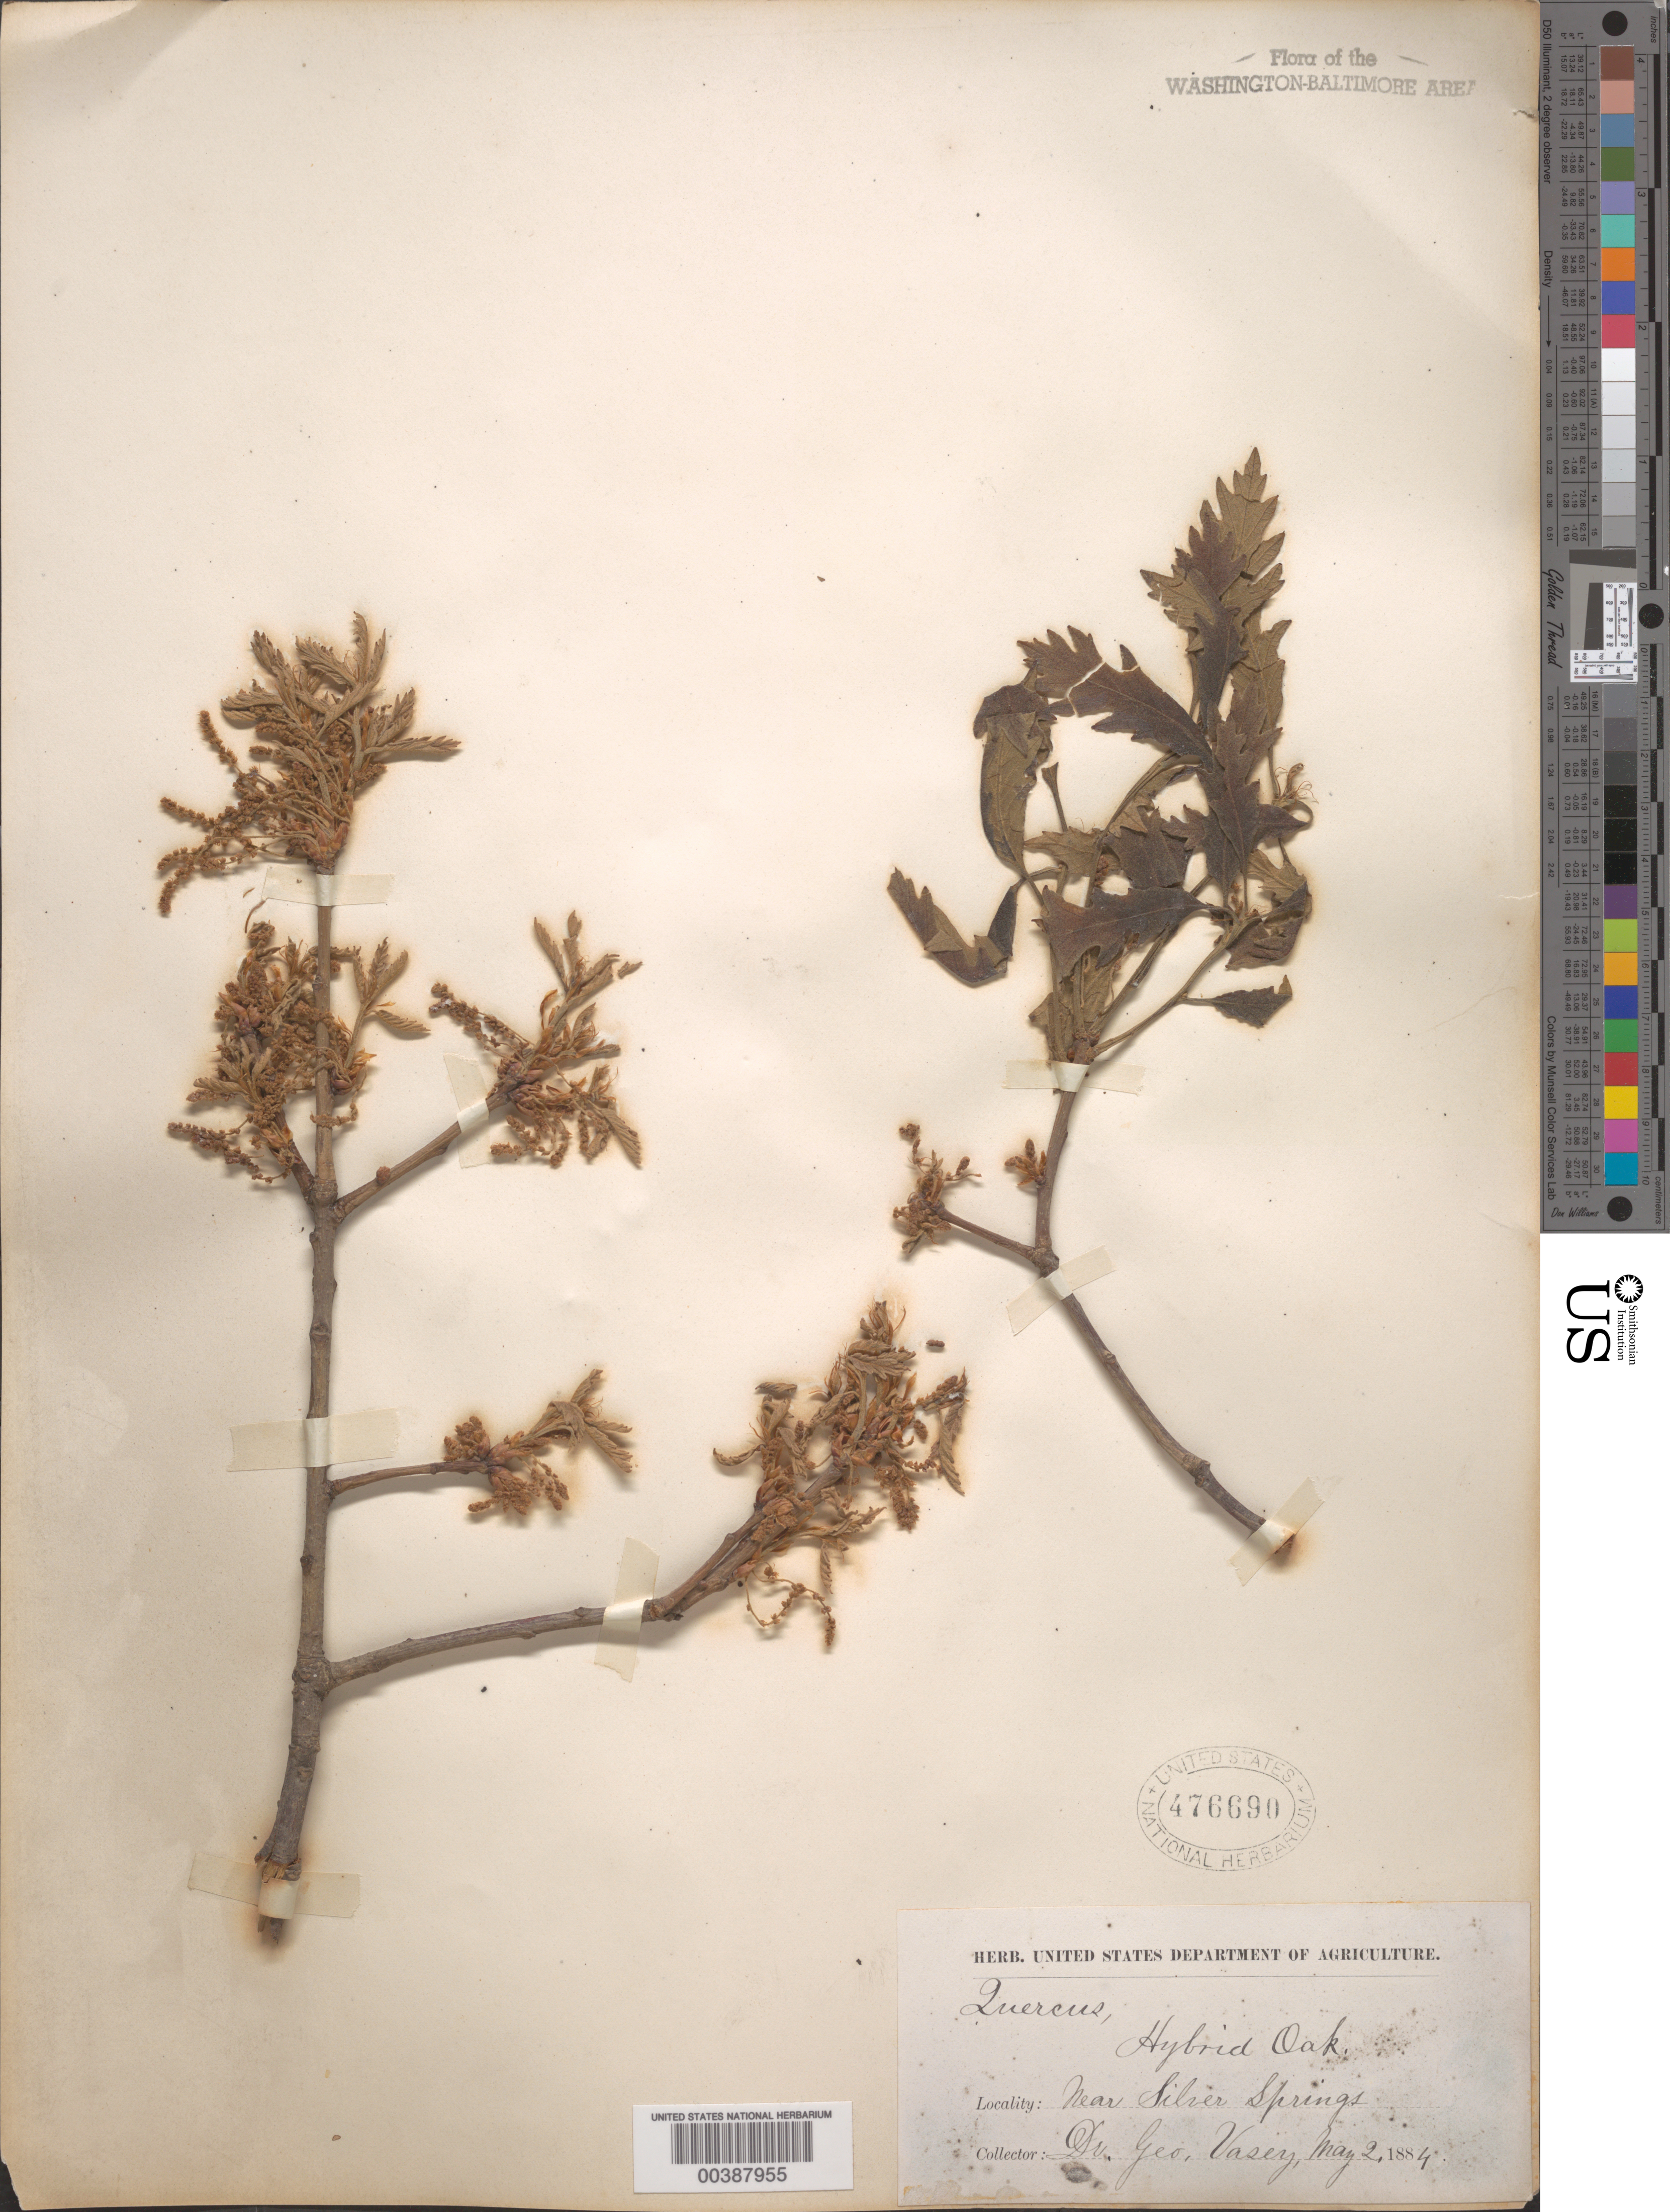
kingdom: Plantae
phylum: Tracheophyta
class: Magnoliopsida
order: Fagales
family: Fagaceae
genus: Quercus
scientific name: Quercus sp.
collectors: G. Vasey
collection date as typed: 02 May 1884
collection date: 1884-05-02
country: United States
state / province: Maryland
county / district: Montgomery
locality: Silver Spring vicinity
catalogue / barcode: US 476690